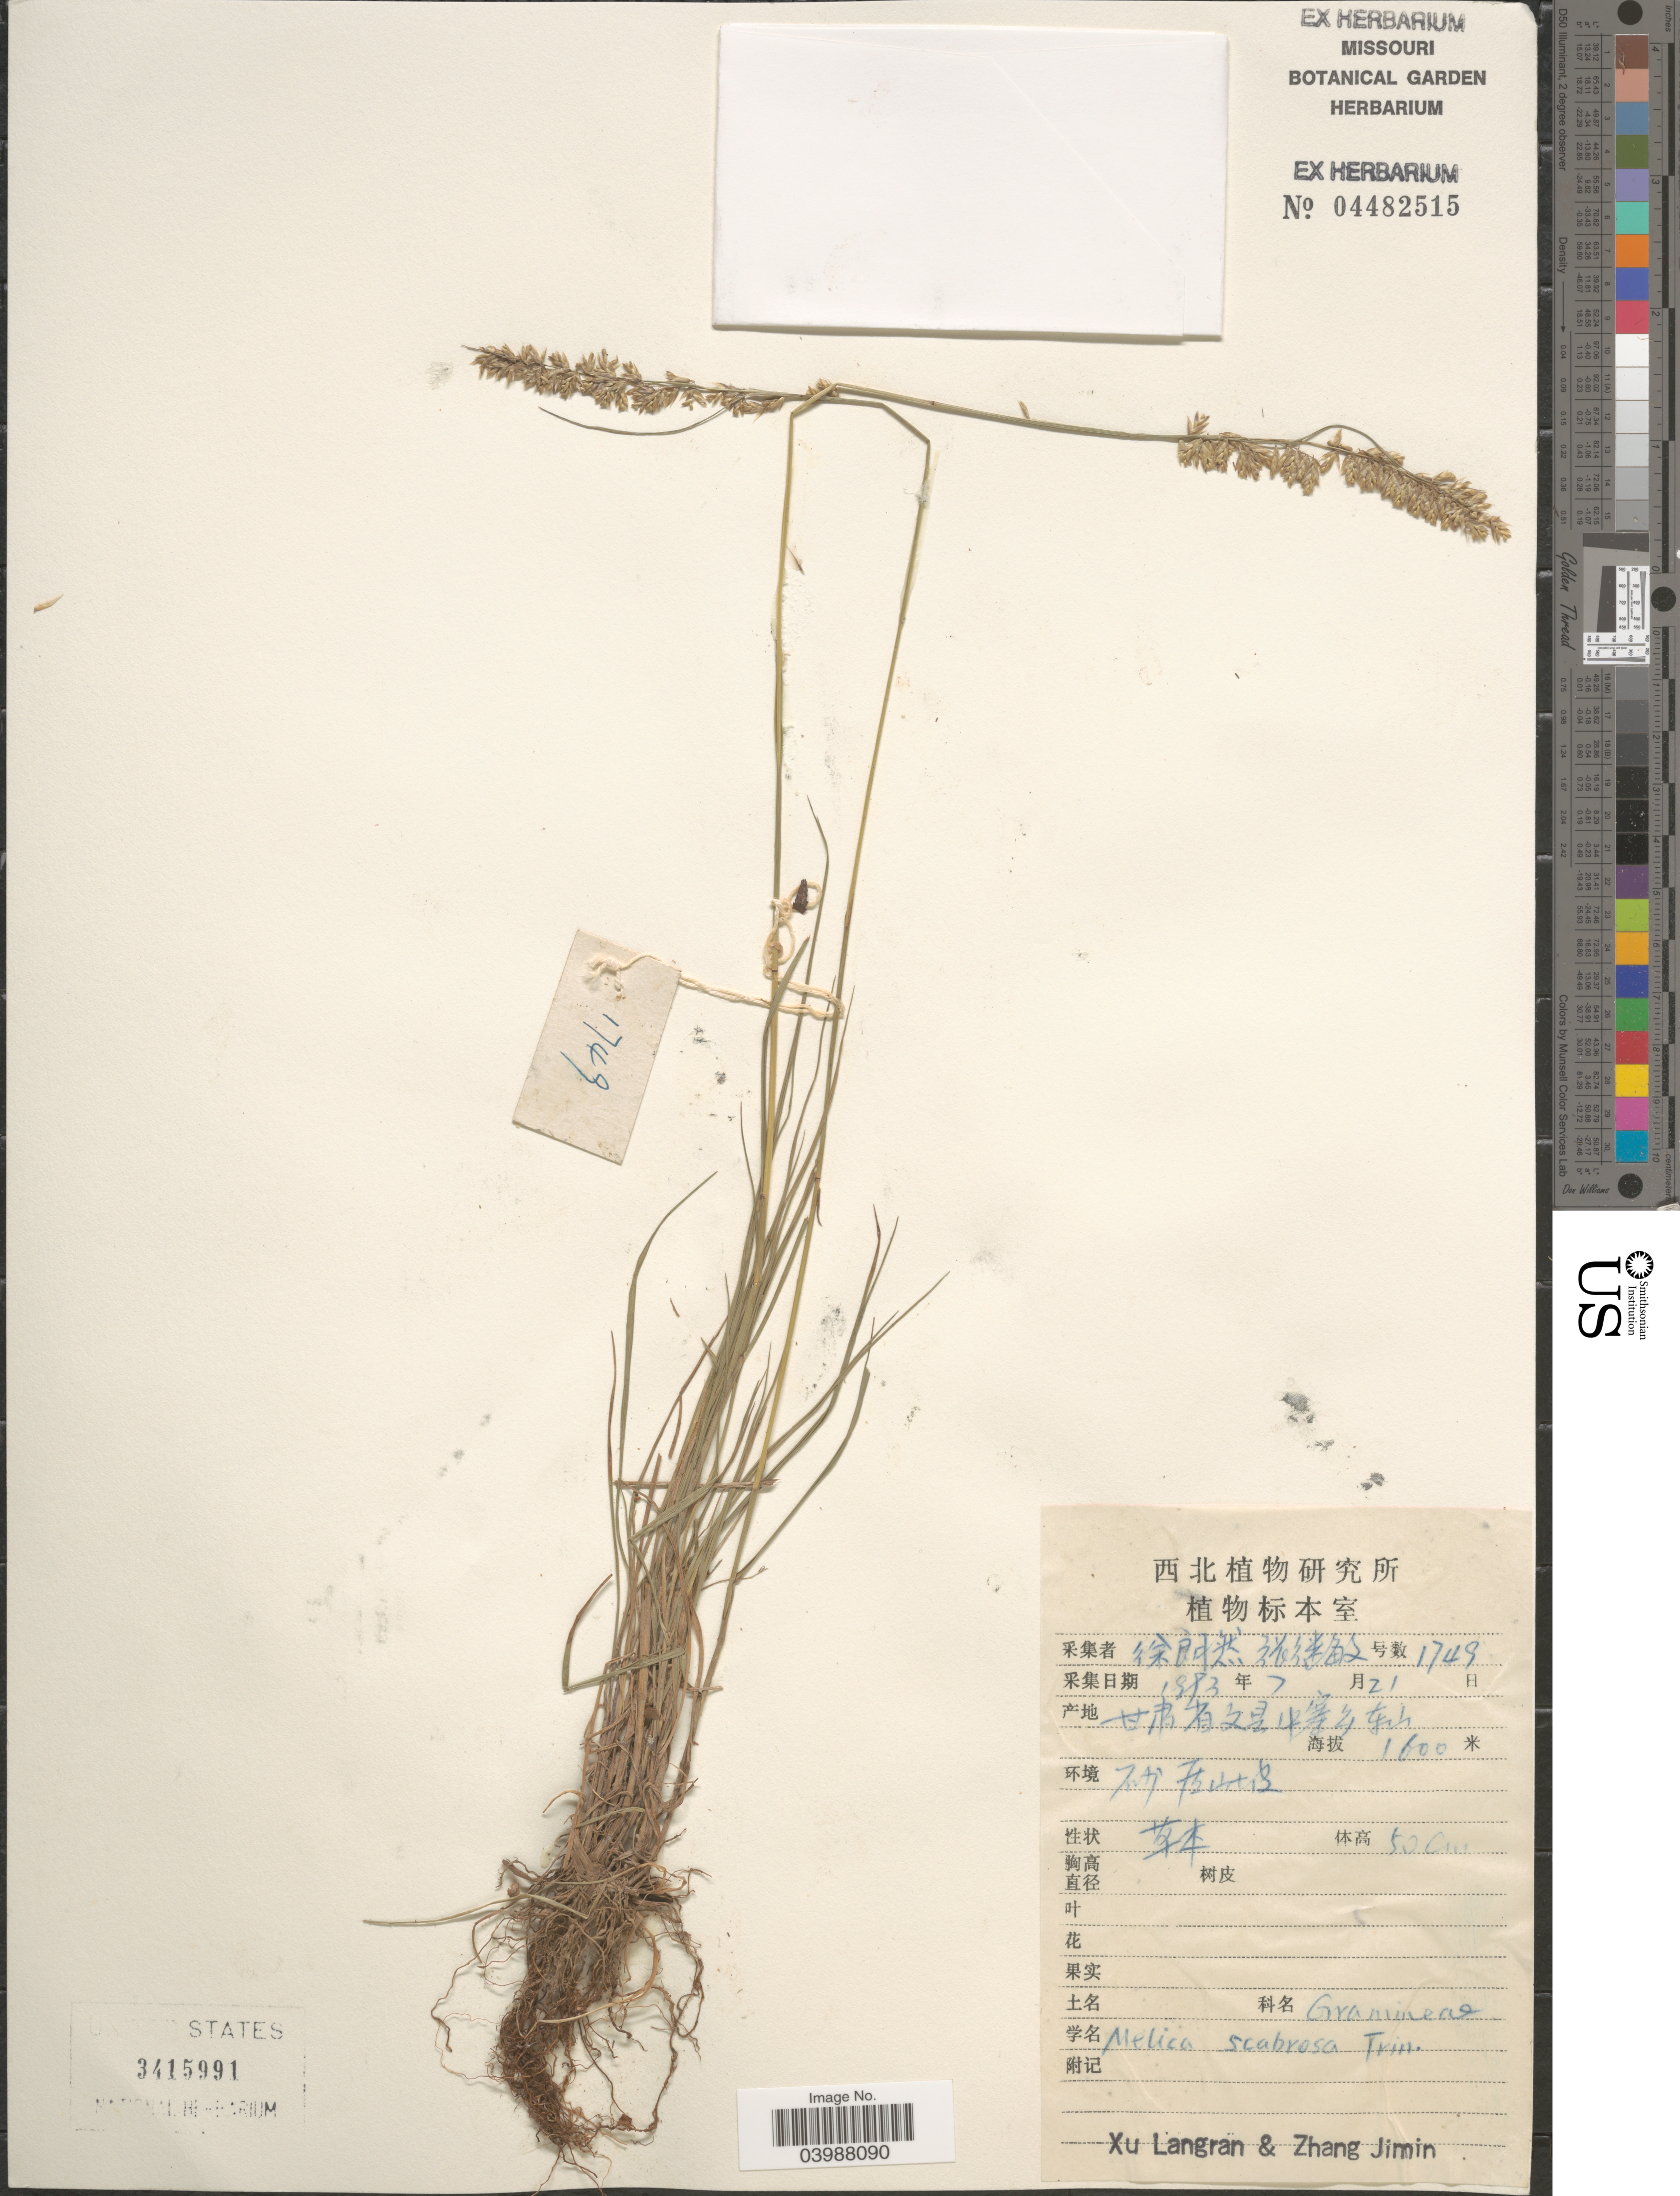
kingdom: Plantae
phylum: Tracheophyta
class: Liliopsida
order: Poales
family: Poaceae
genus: Melica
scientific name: Melica scabrosa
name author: Trin.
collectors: L. Xu & J. Zhang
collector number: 1749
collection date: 1883-07-21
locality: X.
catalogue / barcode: US 3415991